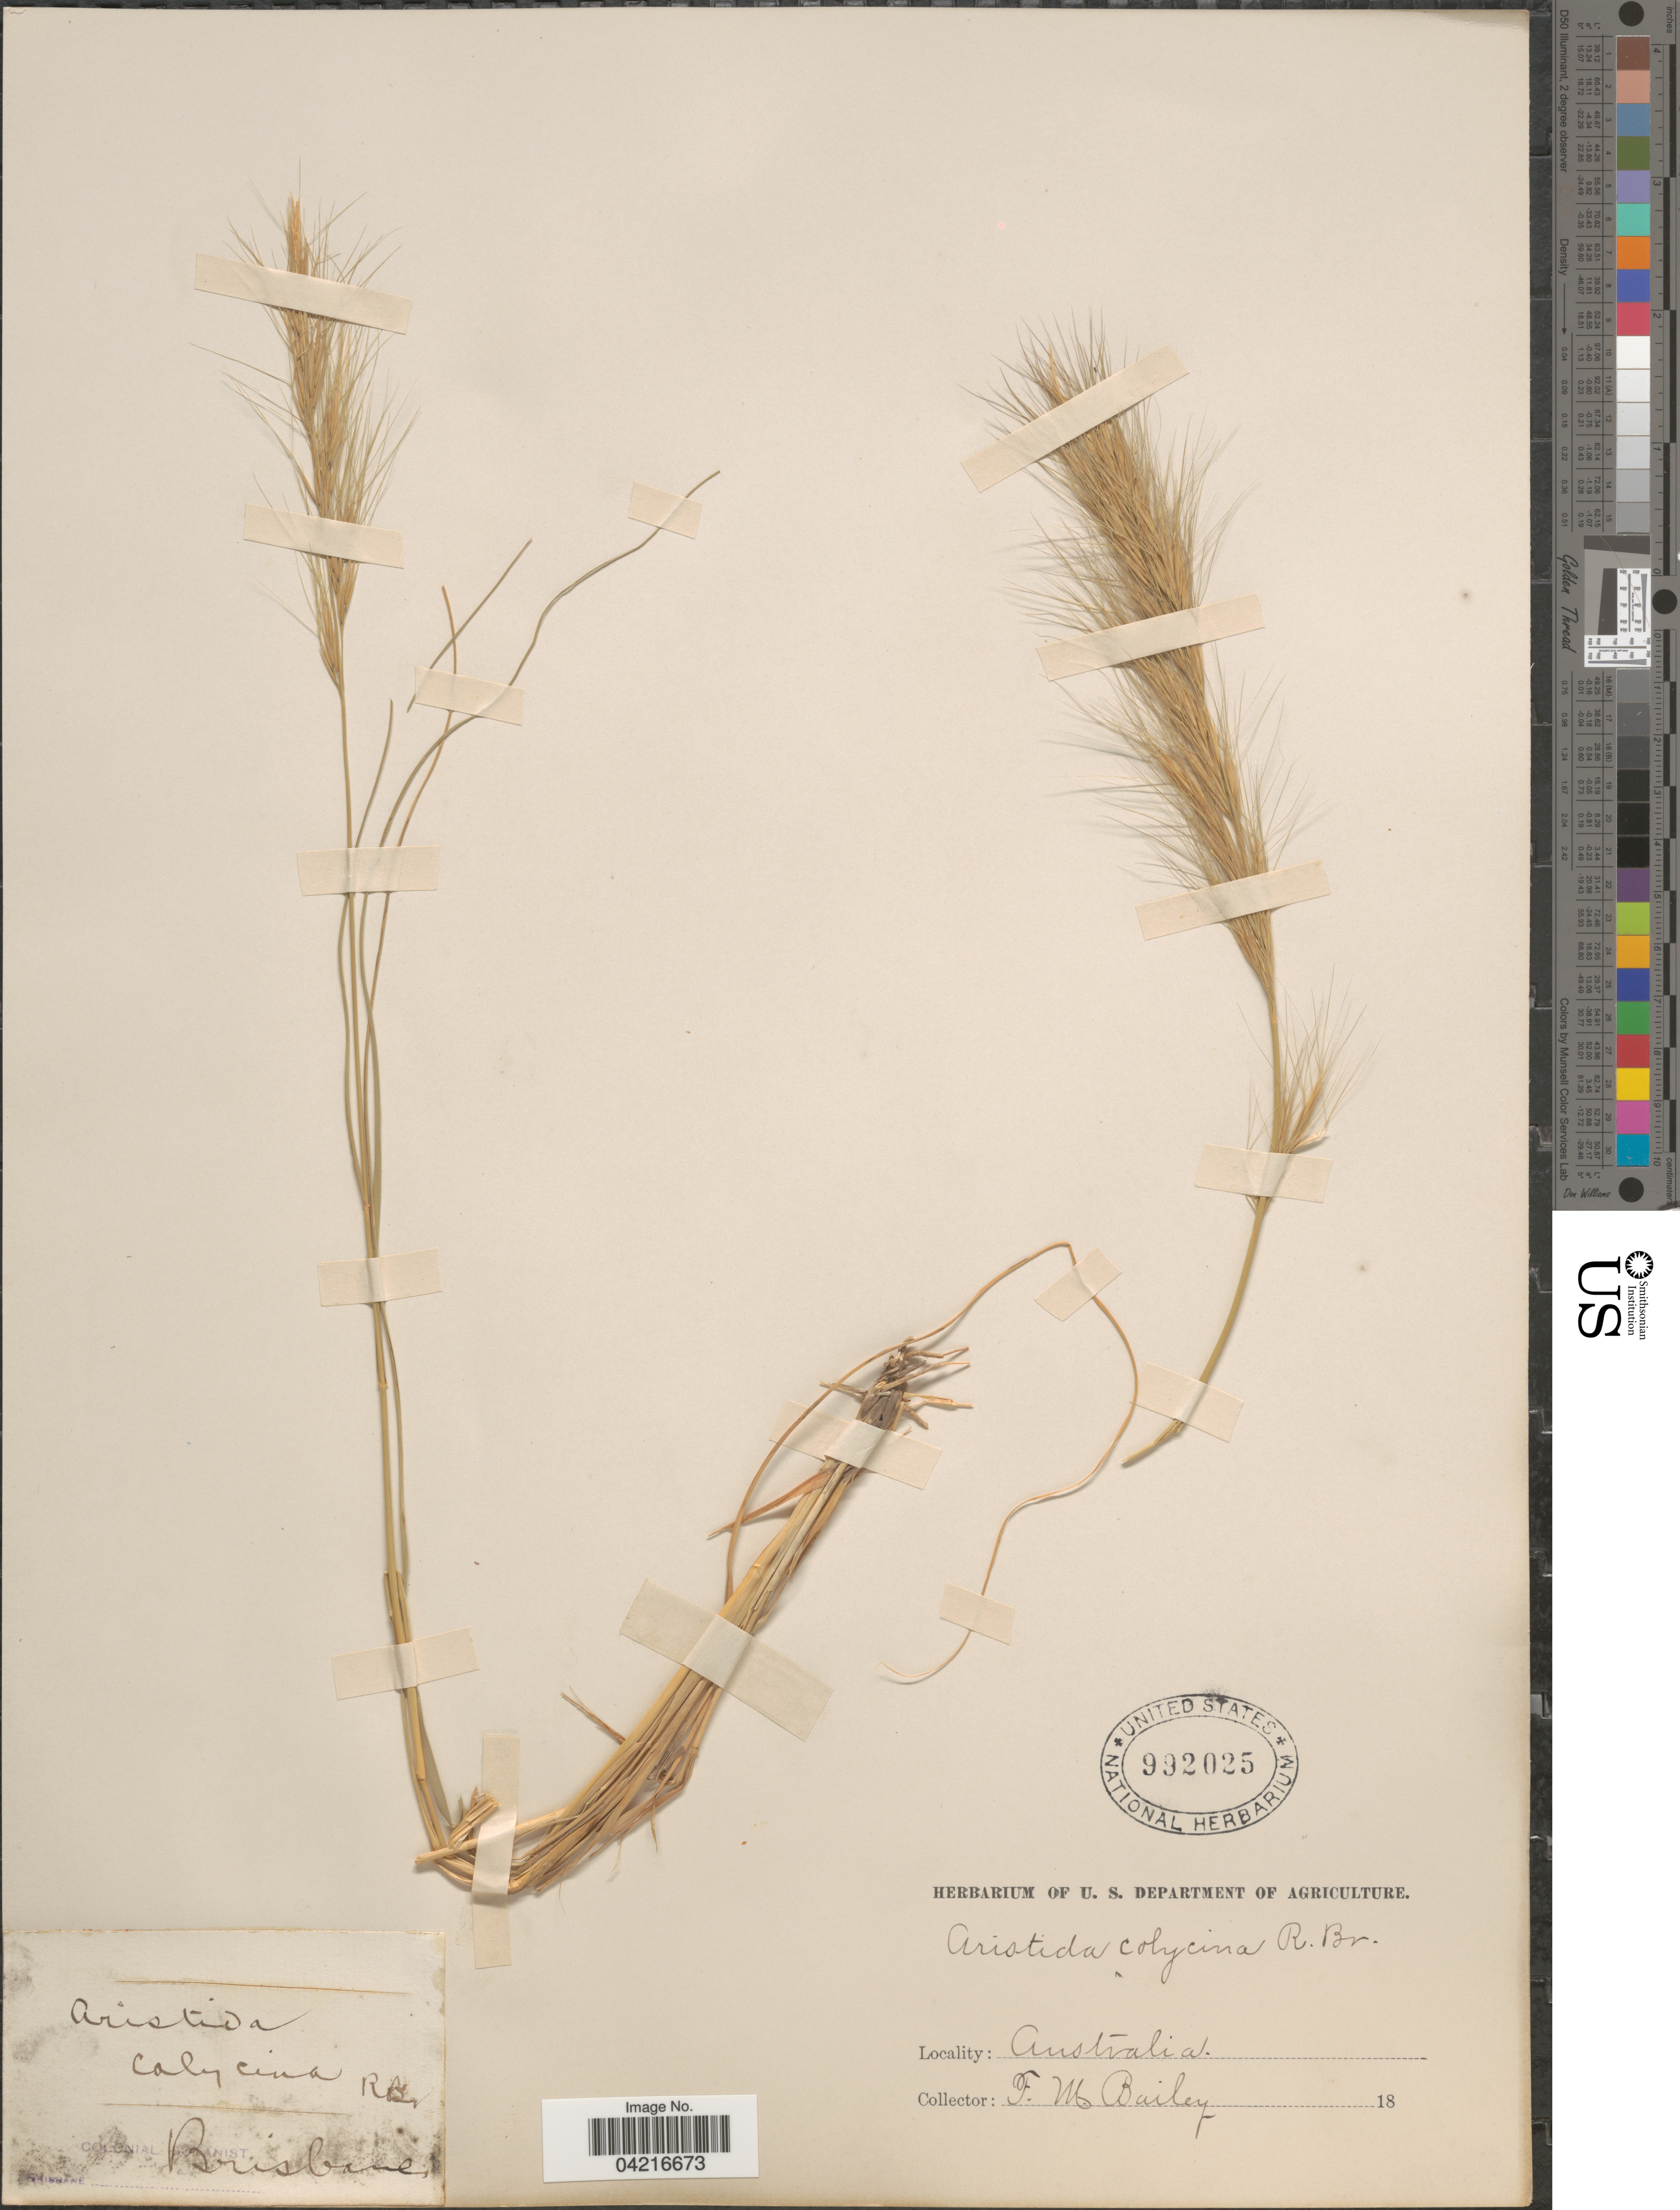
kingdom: Plantae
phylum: Tracheophyta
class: Liliopsida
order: Poales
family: Poaceae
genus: Aristida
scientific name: Aristida calycina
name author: R. Br.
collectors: F. M. Bailey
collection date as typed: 18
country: Australia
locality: Brisbane.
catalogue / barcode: US 992025